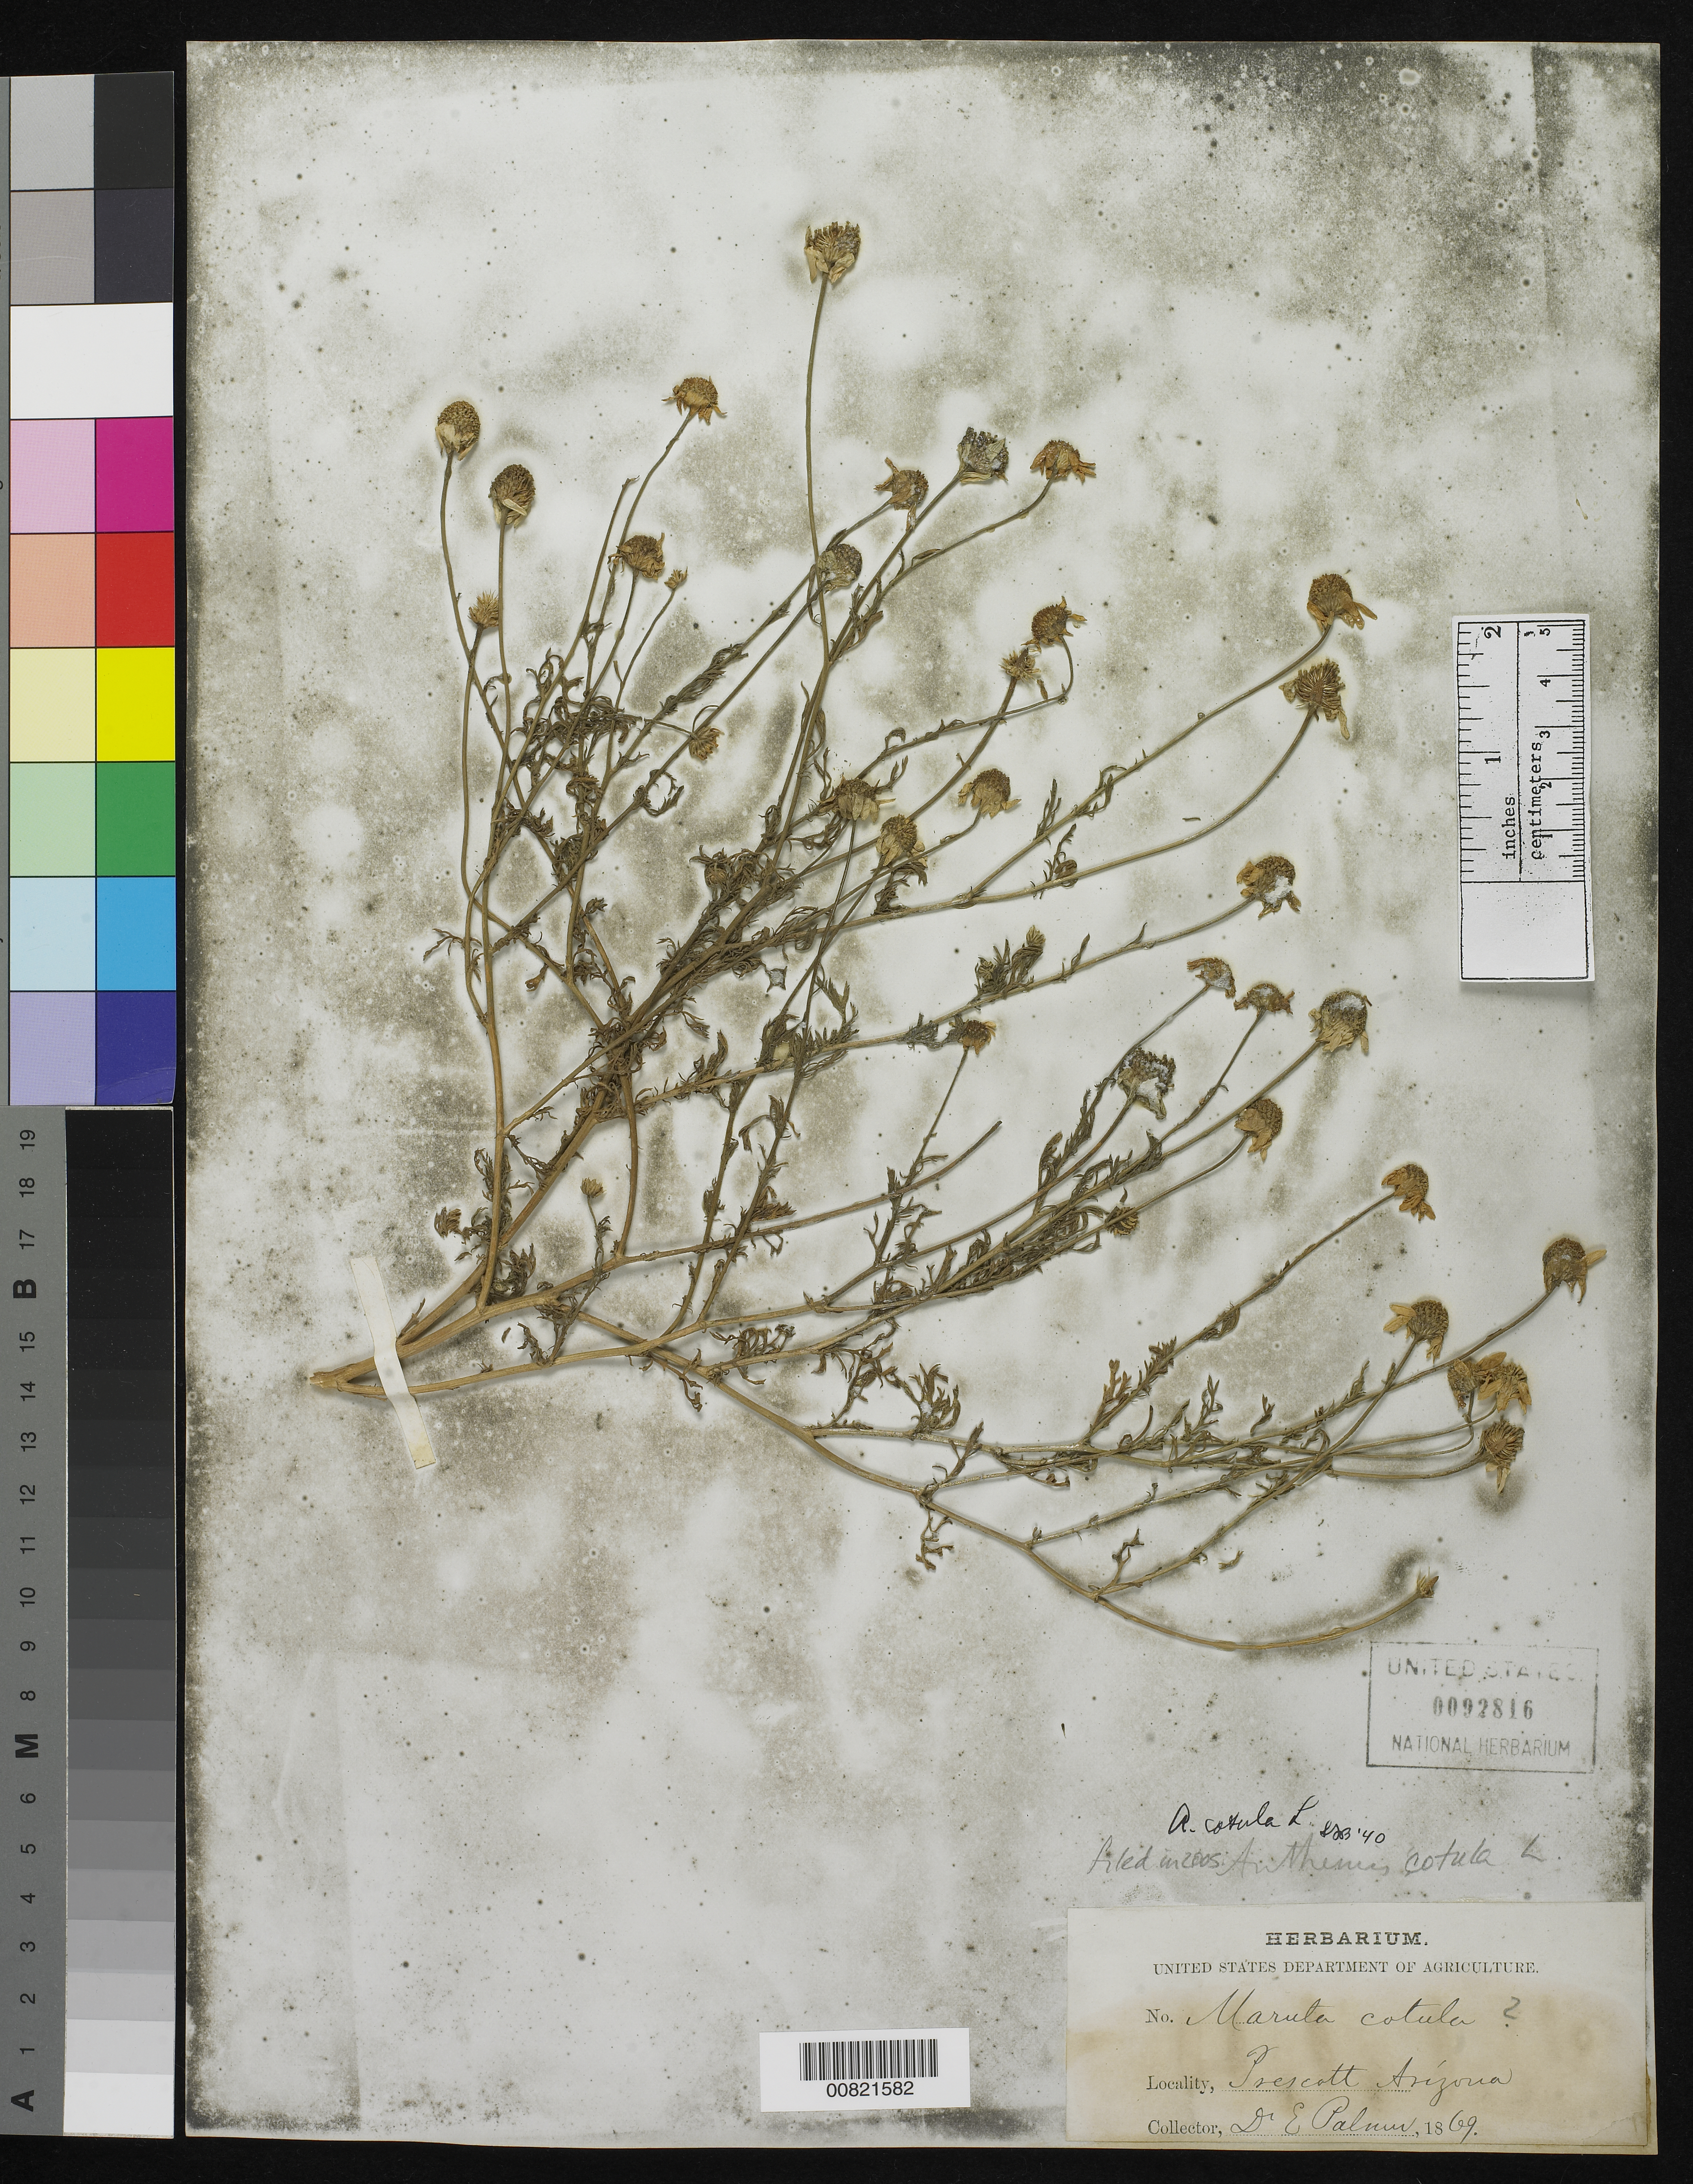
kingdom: Plantae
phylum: Tracheophyta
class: Magnoliopsida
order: Asterales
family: Asteraceae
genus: Anthemis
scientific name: Anthemis cotula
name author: L.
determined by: Blake, Sydney F.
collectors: E. Palmer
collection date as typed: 1869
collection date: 1869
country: United States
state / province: Arizona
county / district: Yavapai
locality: Prescott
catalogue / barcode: US 92816